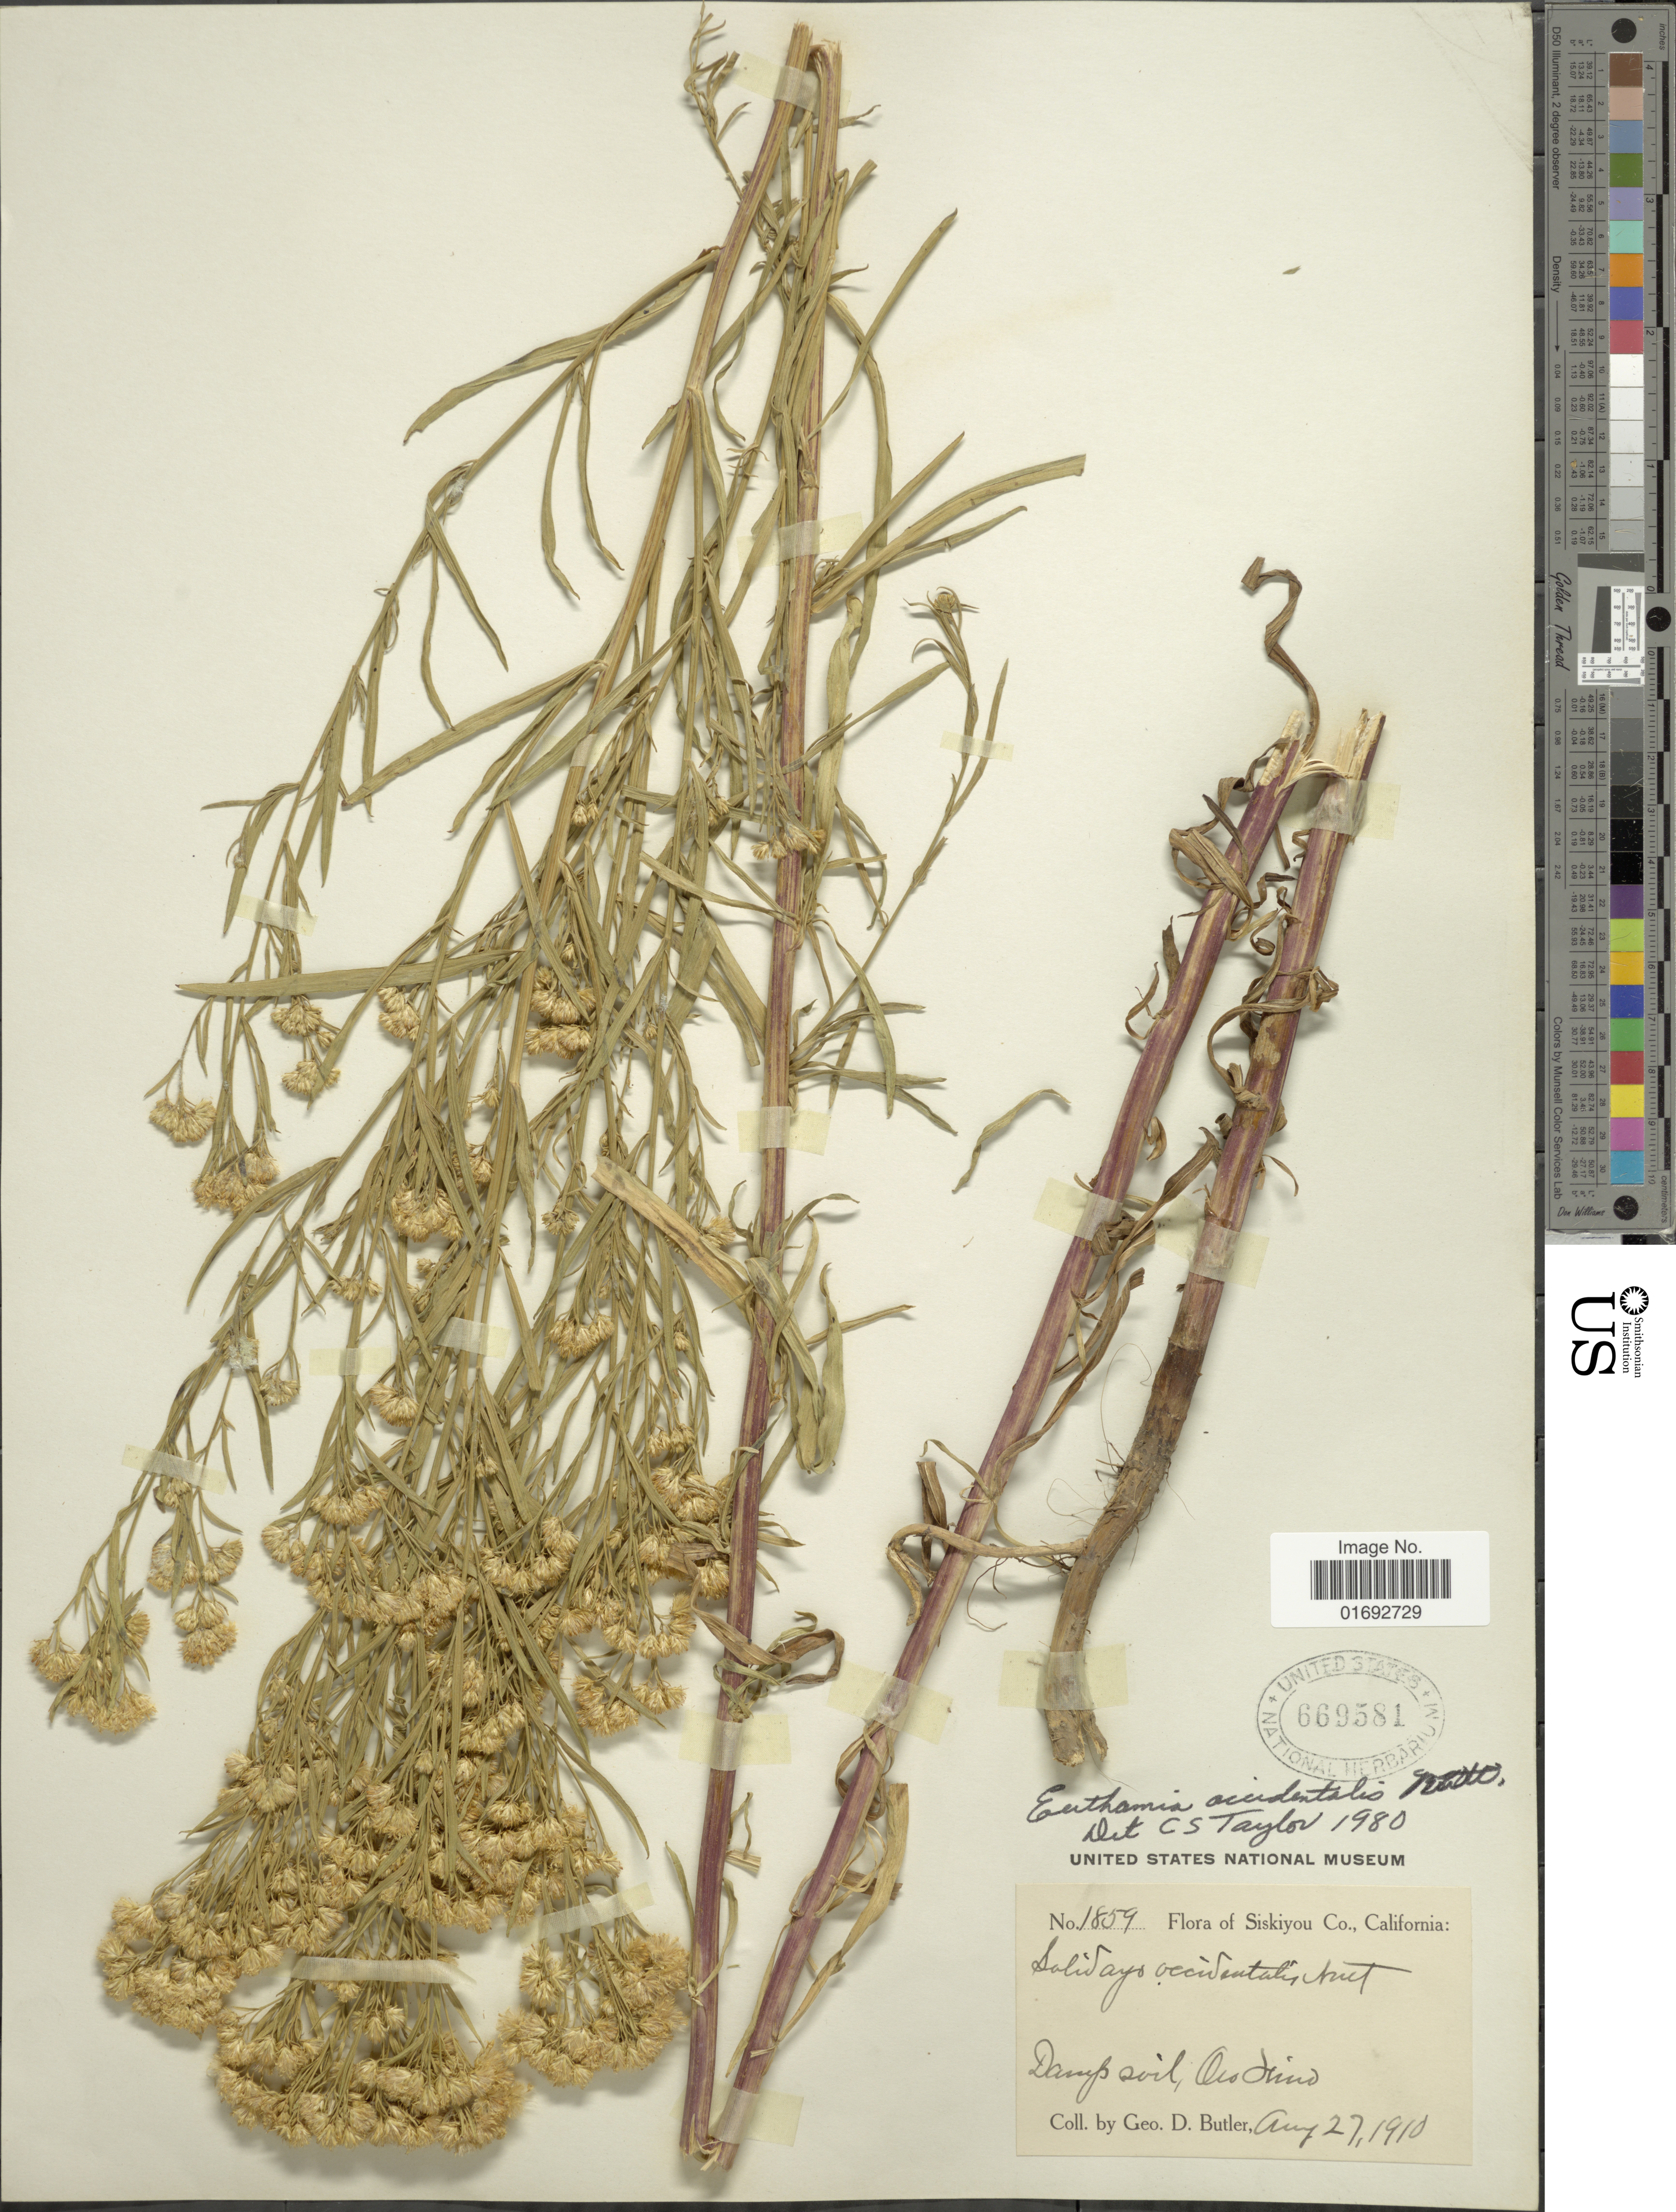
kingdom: Plantae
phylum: Tracheophyta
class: Magnoliopsida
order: Asterales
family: Asteraceae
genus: Euthamia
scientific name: Euthamia occidentalis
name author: Nutt.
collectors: G. D. Butler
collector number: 1859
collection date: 1910-08-27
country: United States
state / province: California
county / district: Siskiyou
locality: Siskiyou Co., Oco Mino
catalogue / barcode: US 669581